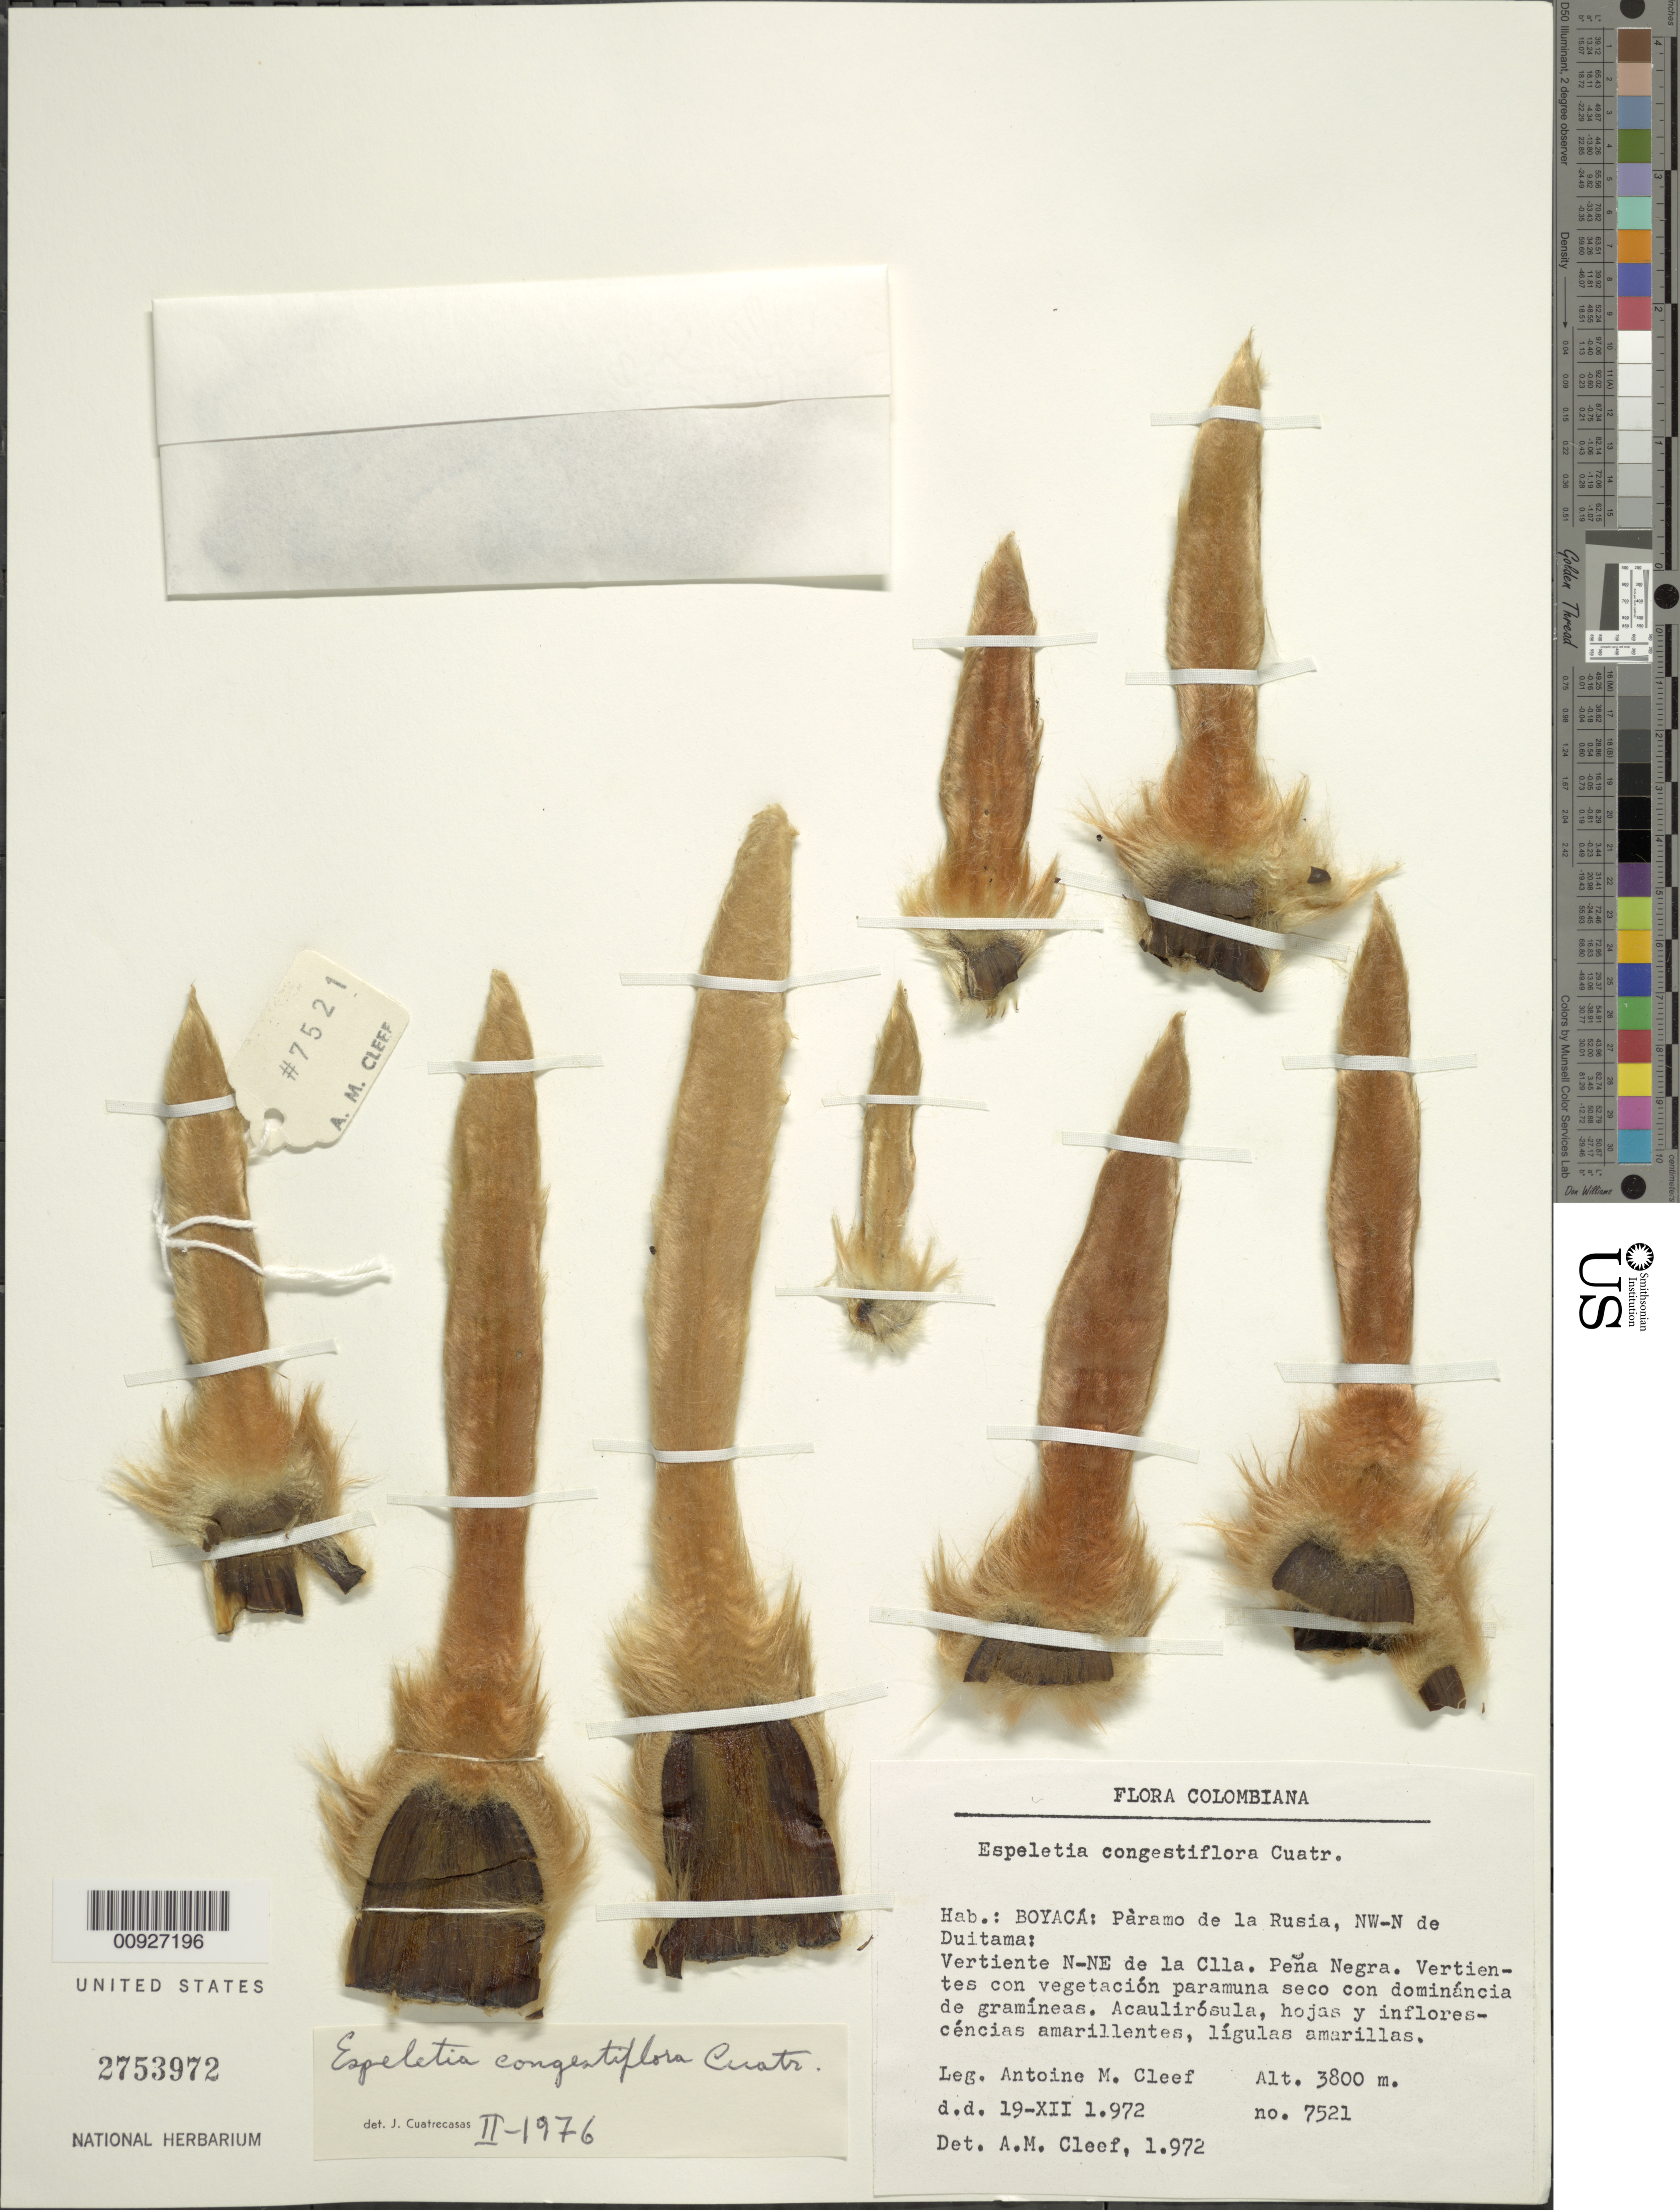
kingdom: Plantae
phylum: Tracheophyta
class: Magnoliopsida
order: Asterales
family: Asteraceae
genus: Espeletia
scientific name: Espeletia congestiflora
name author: Cuatrec.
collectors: A. M. Cleef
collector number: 7521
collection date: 1972-12-19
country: Colombia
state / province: Boyacá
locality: P. de La Rusia. Páramo de La Rusia, NW-N de Duitama: Vertiente N-NE de la Clla. Peña Negra.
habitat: Vertientes con vegetación paramuna seco con dominancia de gramíneas.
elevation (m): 3800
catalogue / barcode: US 2753972